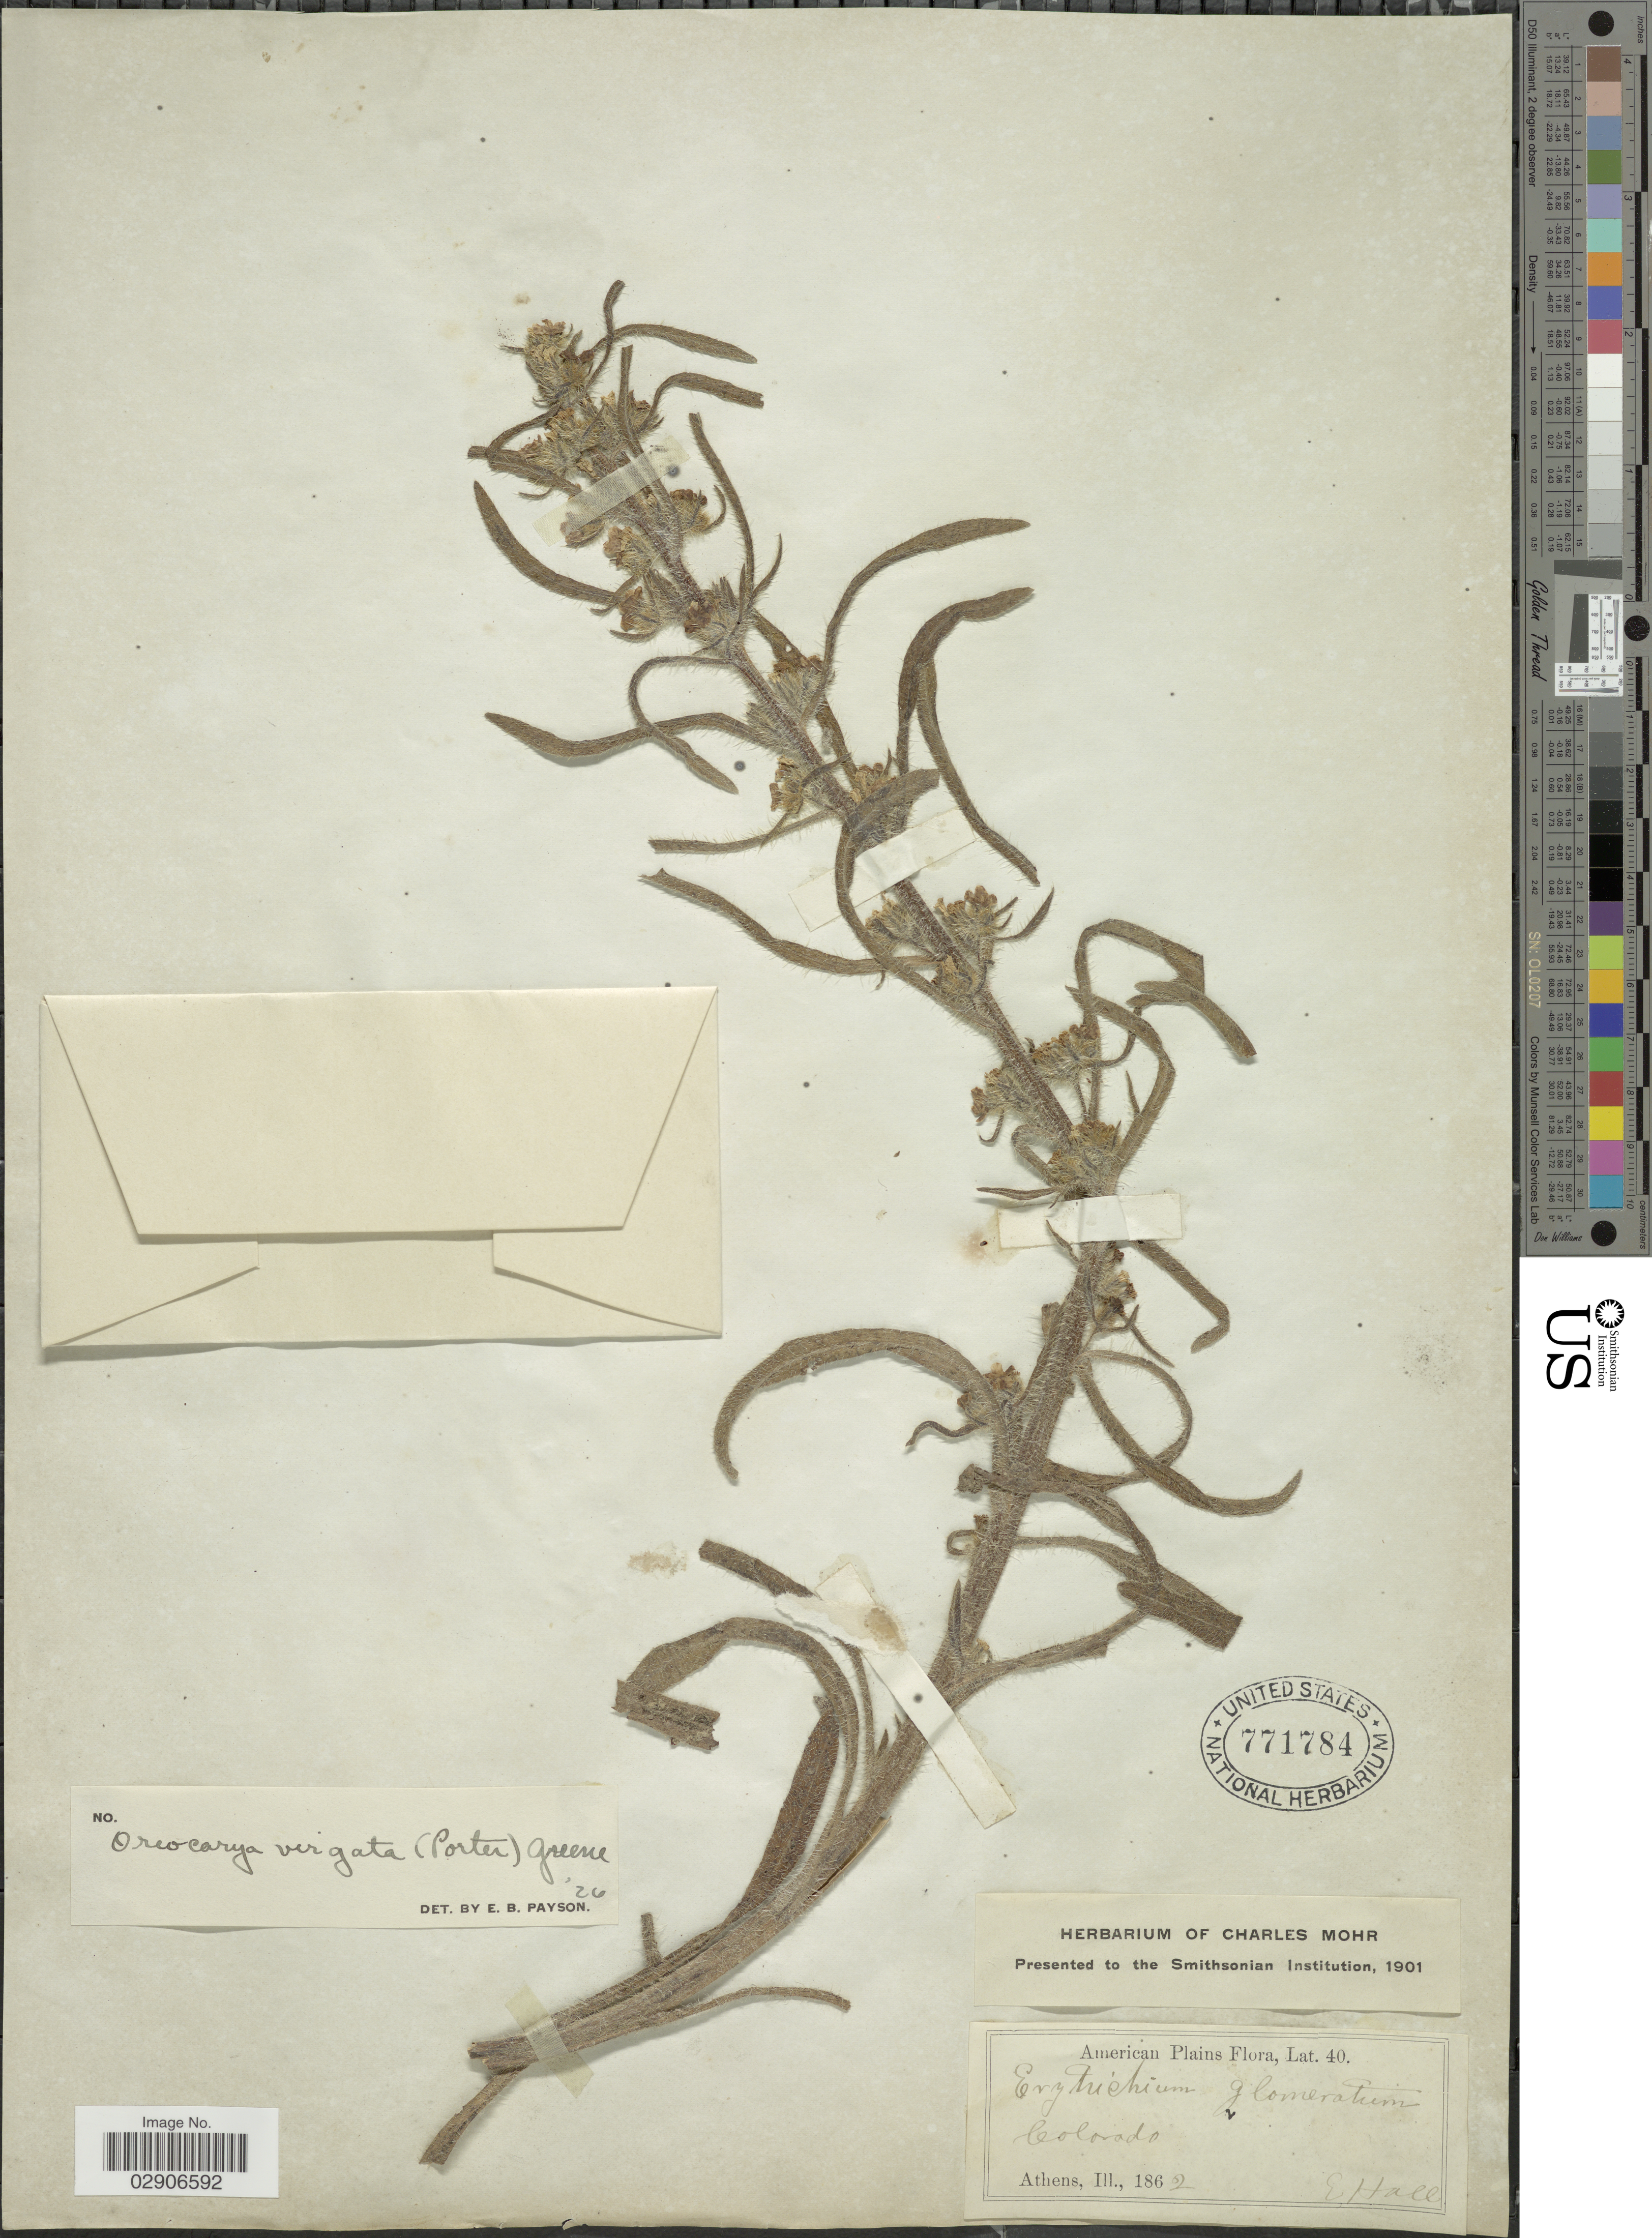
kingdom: Plantae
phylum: Tracheophyta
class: Magnoliopsida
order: Boraginales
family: Boraginaceae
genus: Oreocarya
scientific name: Oreocarya virgata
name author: (Porter) Greene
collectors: E. Hall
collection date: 1862-03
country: United States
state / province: Colorado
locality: Colorado. American Plains.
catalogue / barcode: US 771784